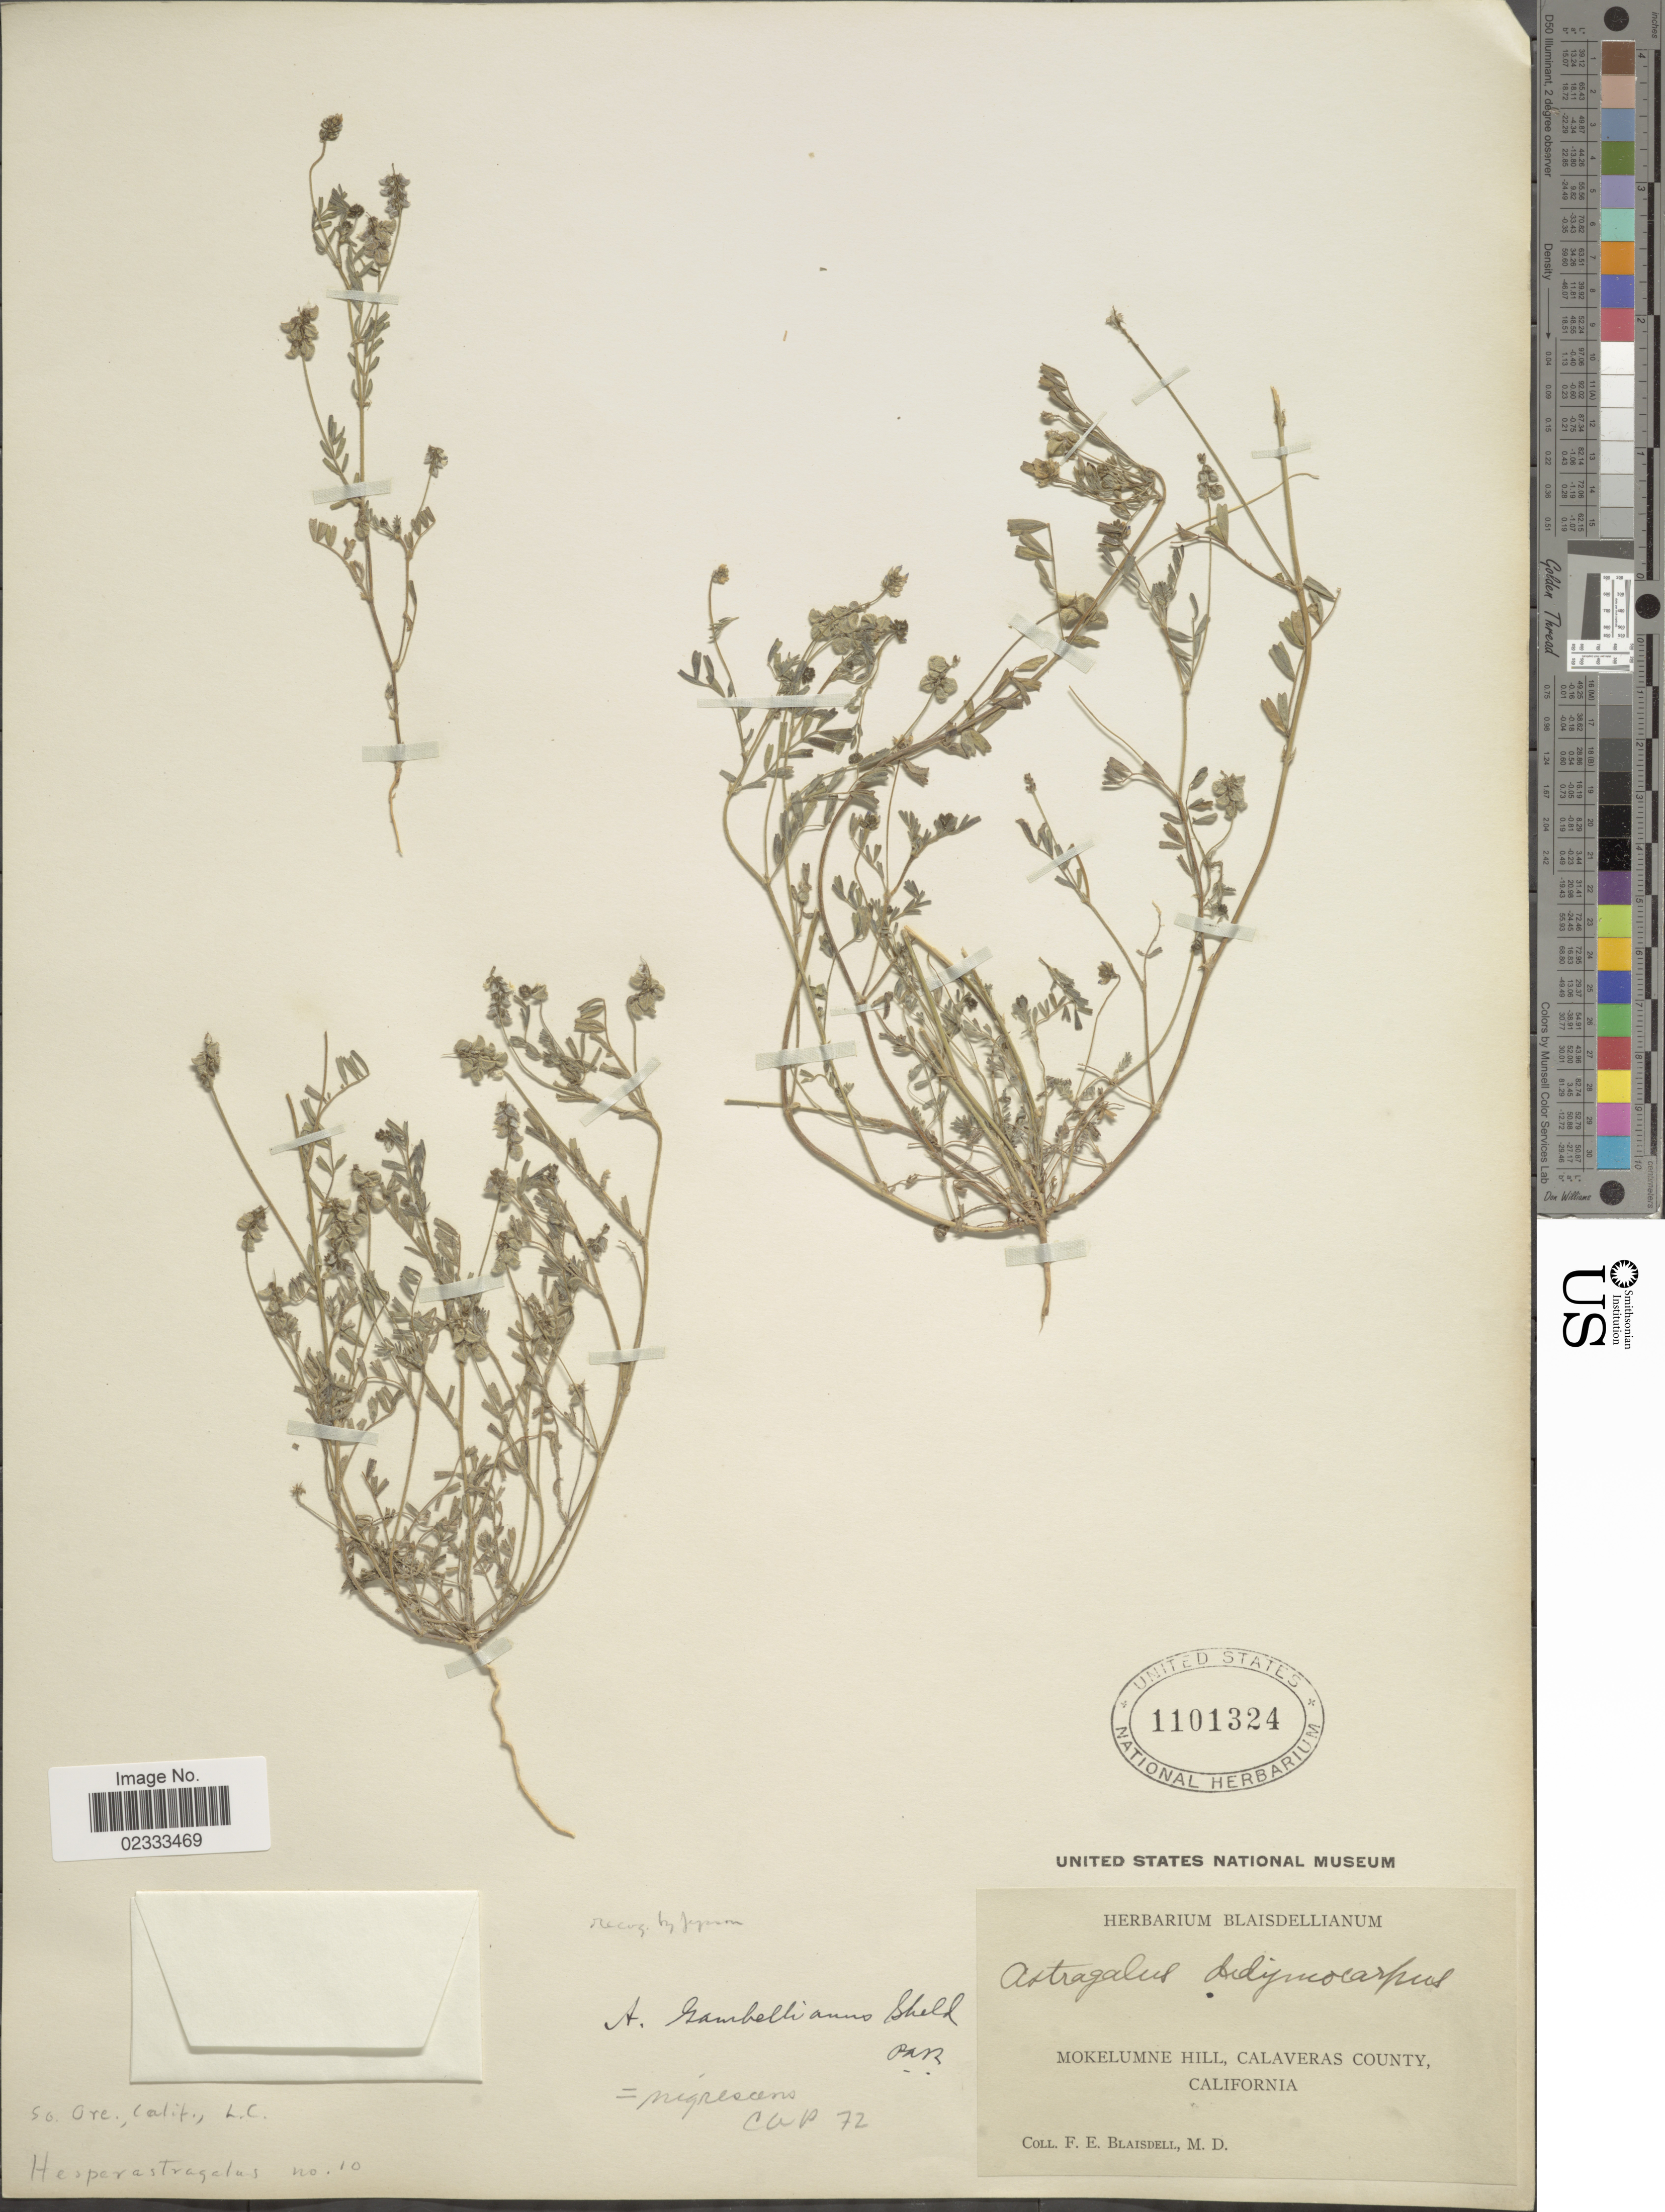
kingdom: Plantae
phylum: Tracheophyta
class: Magnoliopsida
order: Fabales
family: Fabaceae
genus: Astragalus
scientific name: Astragalus nigrescens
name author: Pall.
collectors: F. Blaisdell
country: United States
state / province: California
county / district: Calaveras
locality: Mokelumne Hill, Calaveras County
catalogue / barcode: US 110324